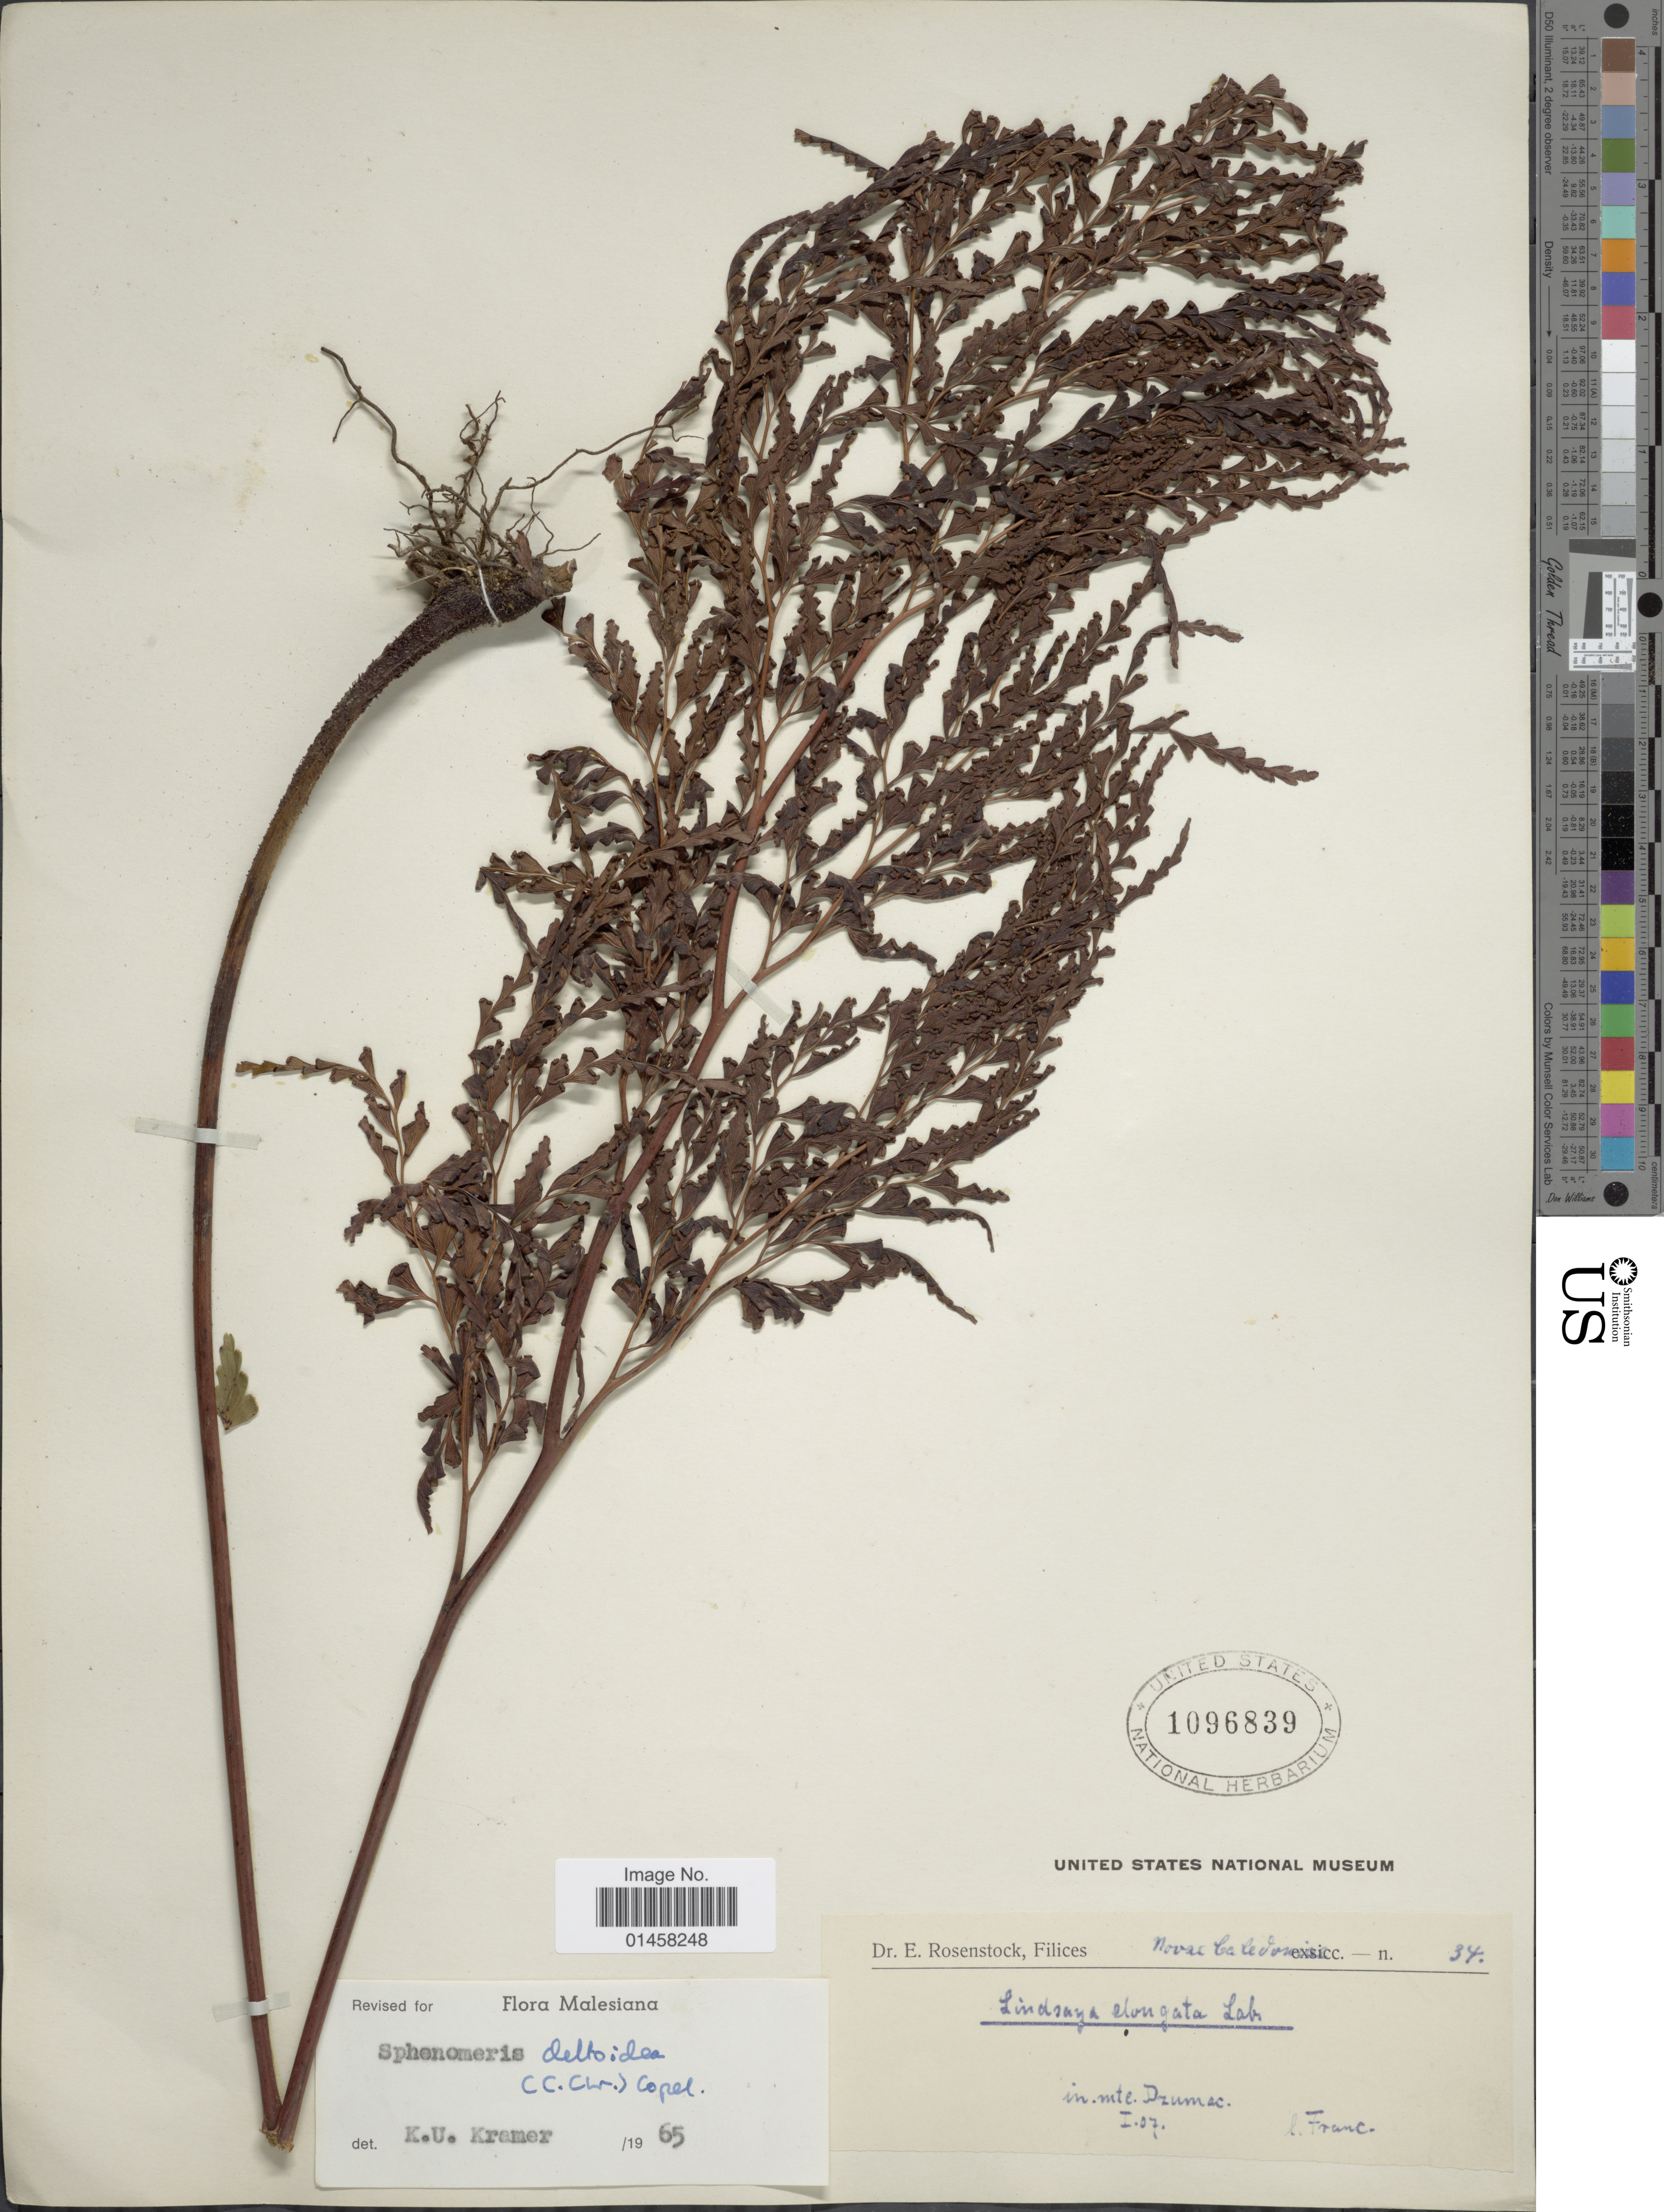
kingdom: Plantae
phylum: Tracheophyta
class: Polypodiopsida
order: Polypodiales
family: Lindsaeaceae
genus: Sphenomeris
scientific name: Sphenomeris deltoidea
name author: (C. Chr.) Copel.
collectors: Franc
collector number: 34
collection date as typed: Transcribed d/m/y: /1/7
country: New Caledonia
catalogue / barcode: US 1096839